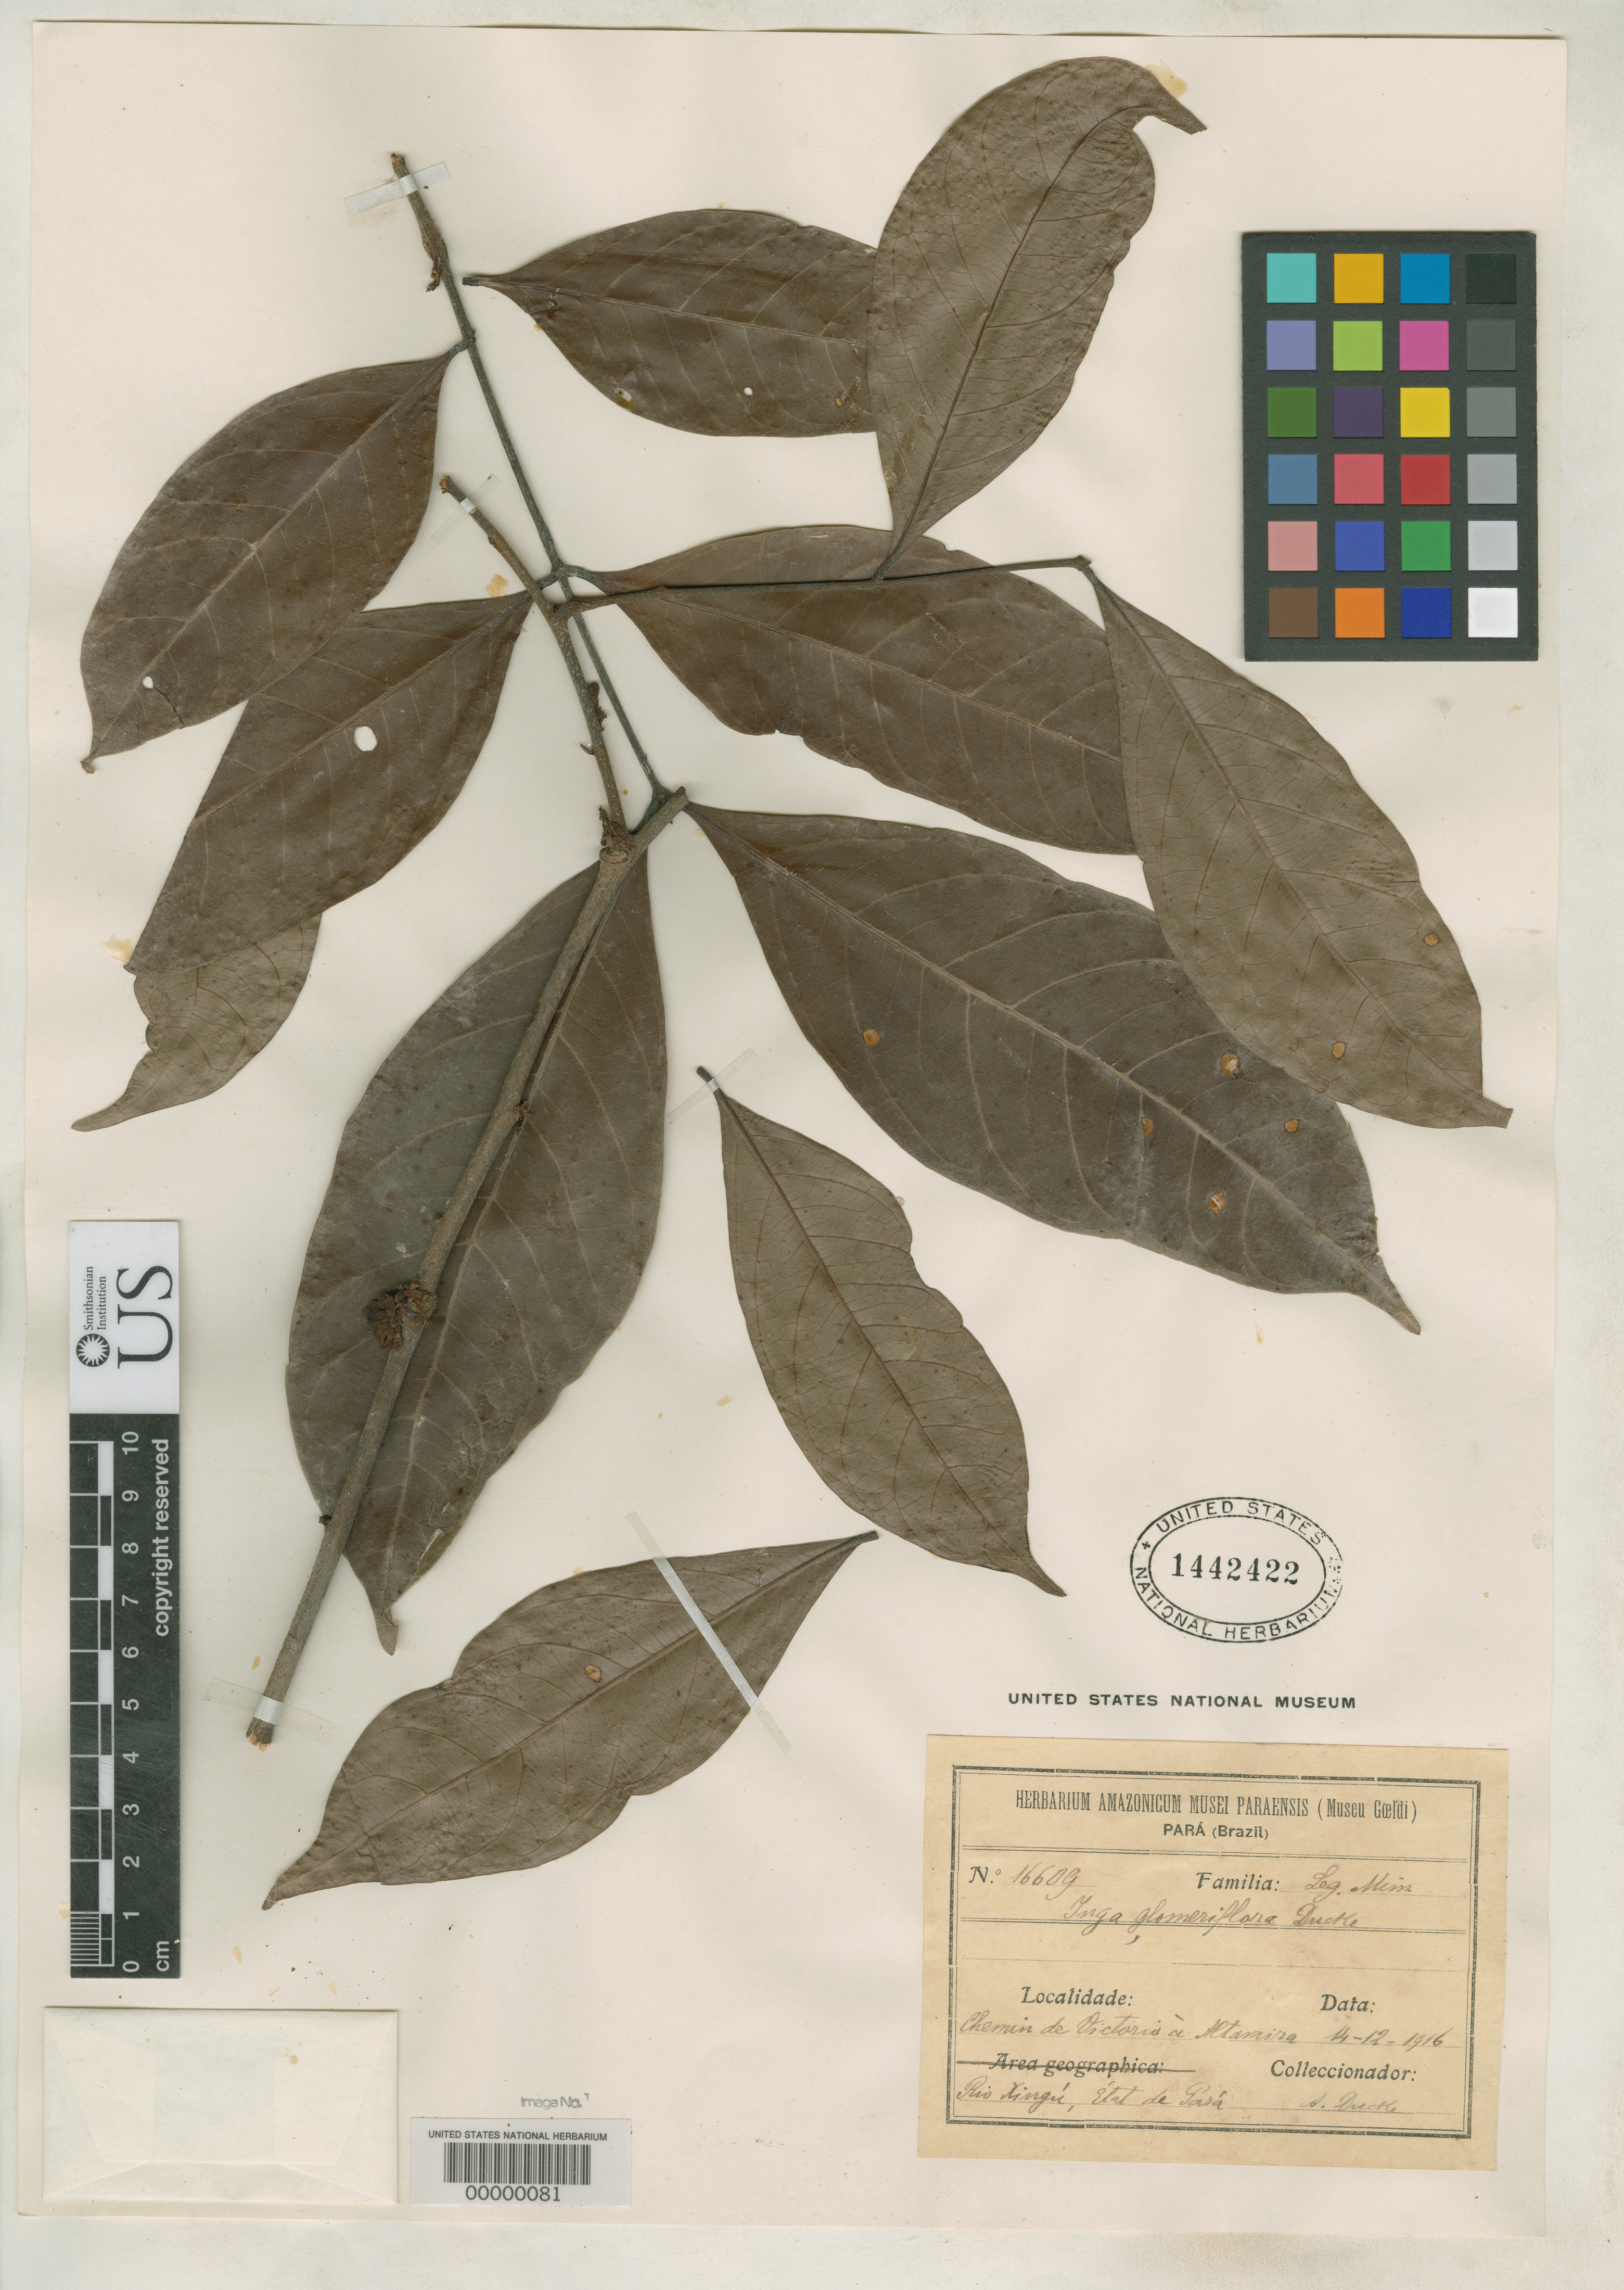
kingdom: Plantae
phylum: Tracheophyta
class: Magnoliopsida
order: Fabales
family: Fabaceae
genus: Inga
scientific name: Inga glomeriflora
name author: Ducke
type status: Isotype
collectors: A. Ducke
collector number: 16609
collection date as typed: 14 Dec 1916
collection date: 1916-12-14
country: Brazil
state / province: Pará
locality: Rio Xingo.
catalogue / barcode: US 1442422